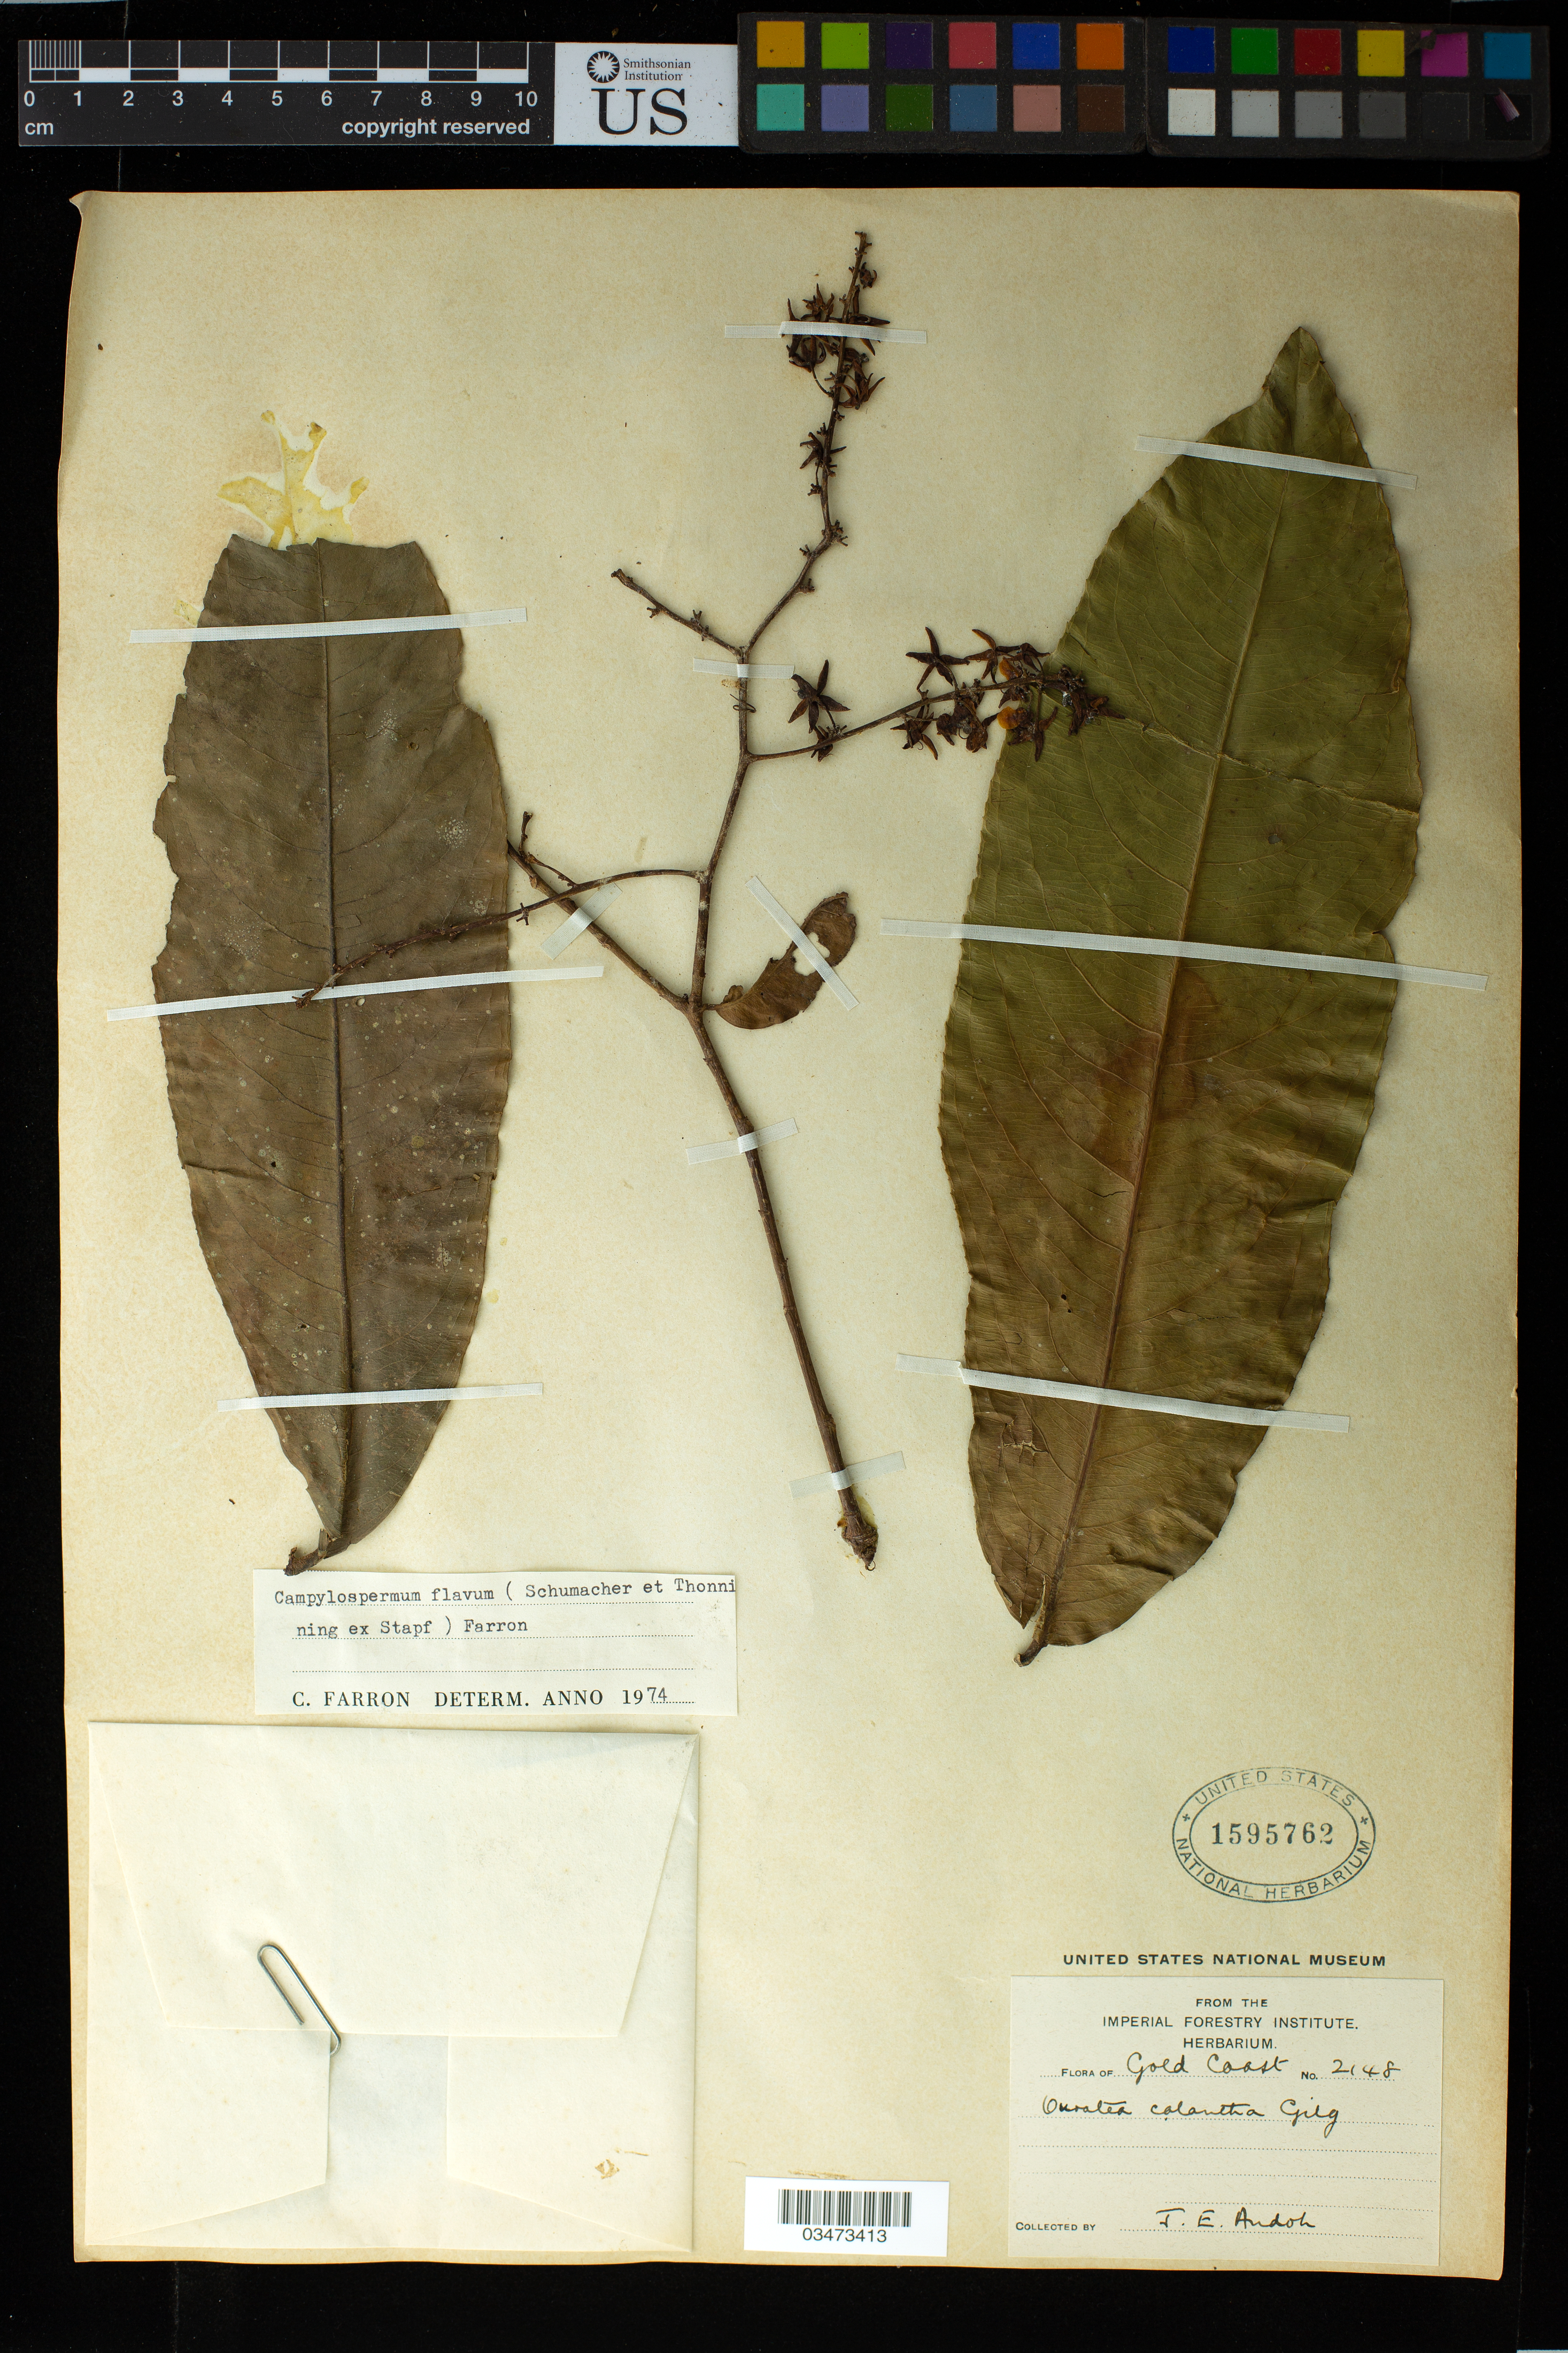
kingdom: Plantae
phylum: Tracheophyta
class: Magnoliopsida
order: Malpighiales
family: Ochnaceae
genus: Campylospermum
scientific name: Campylospermum flavum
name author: (Schumach. & Thonning ex Stapf) Farron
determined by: Farron, Claude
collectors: J. Andoh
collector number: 2148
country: Ghana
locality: Gold Coast.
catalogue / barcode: US 1595762